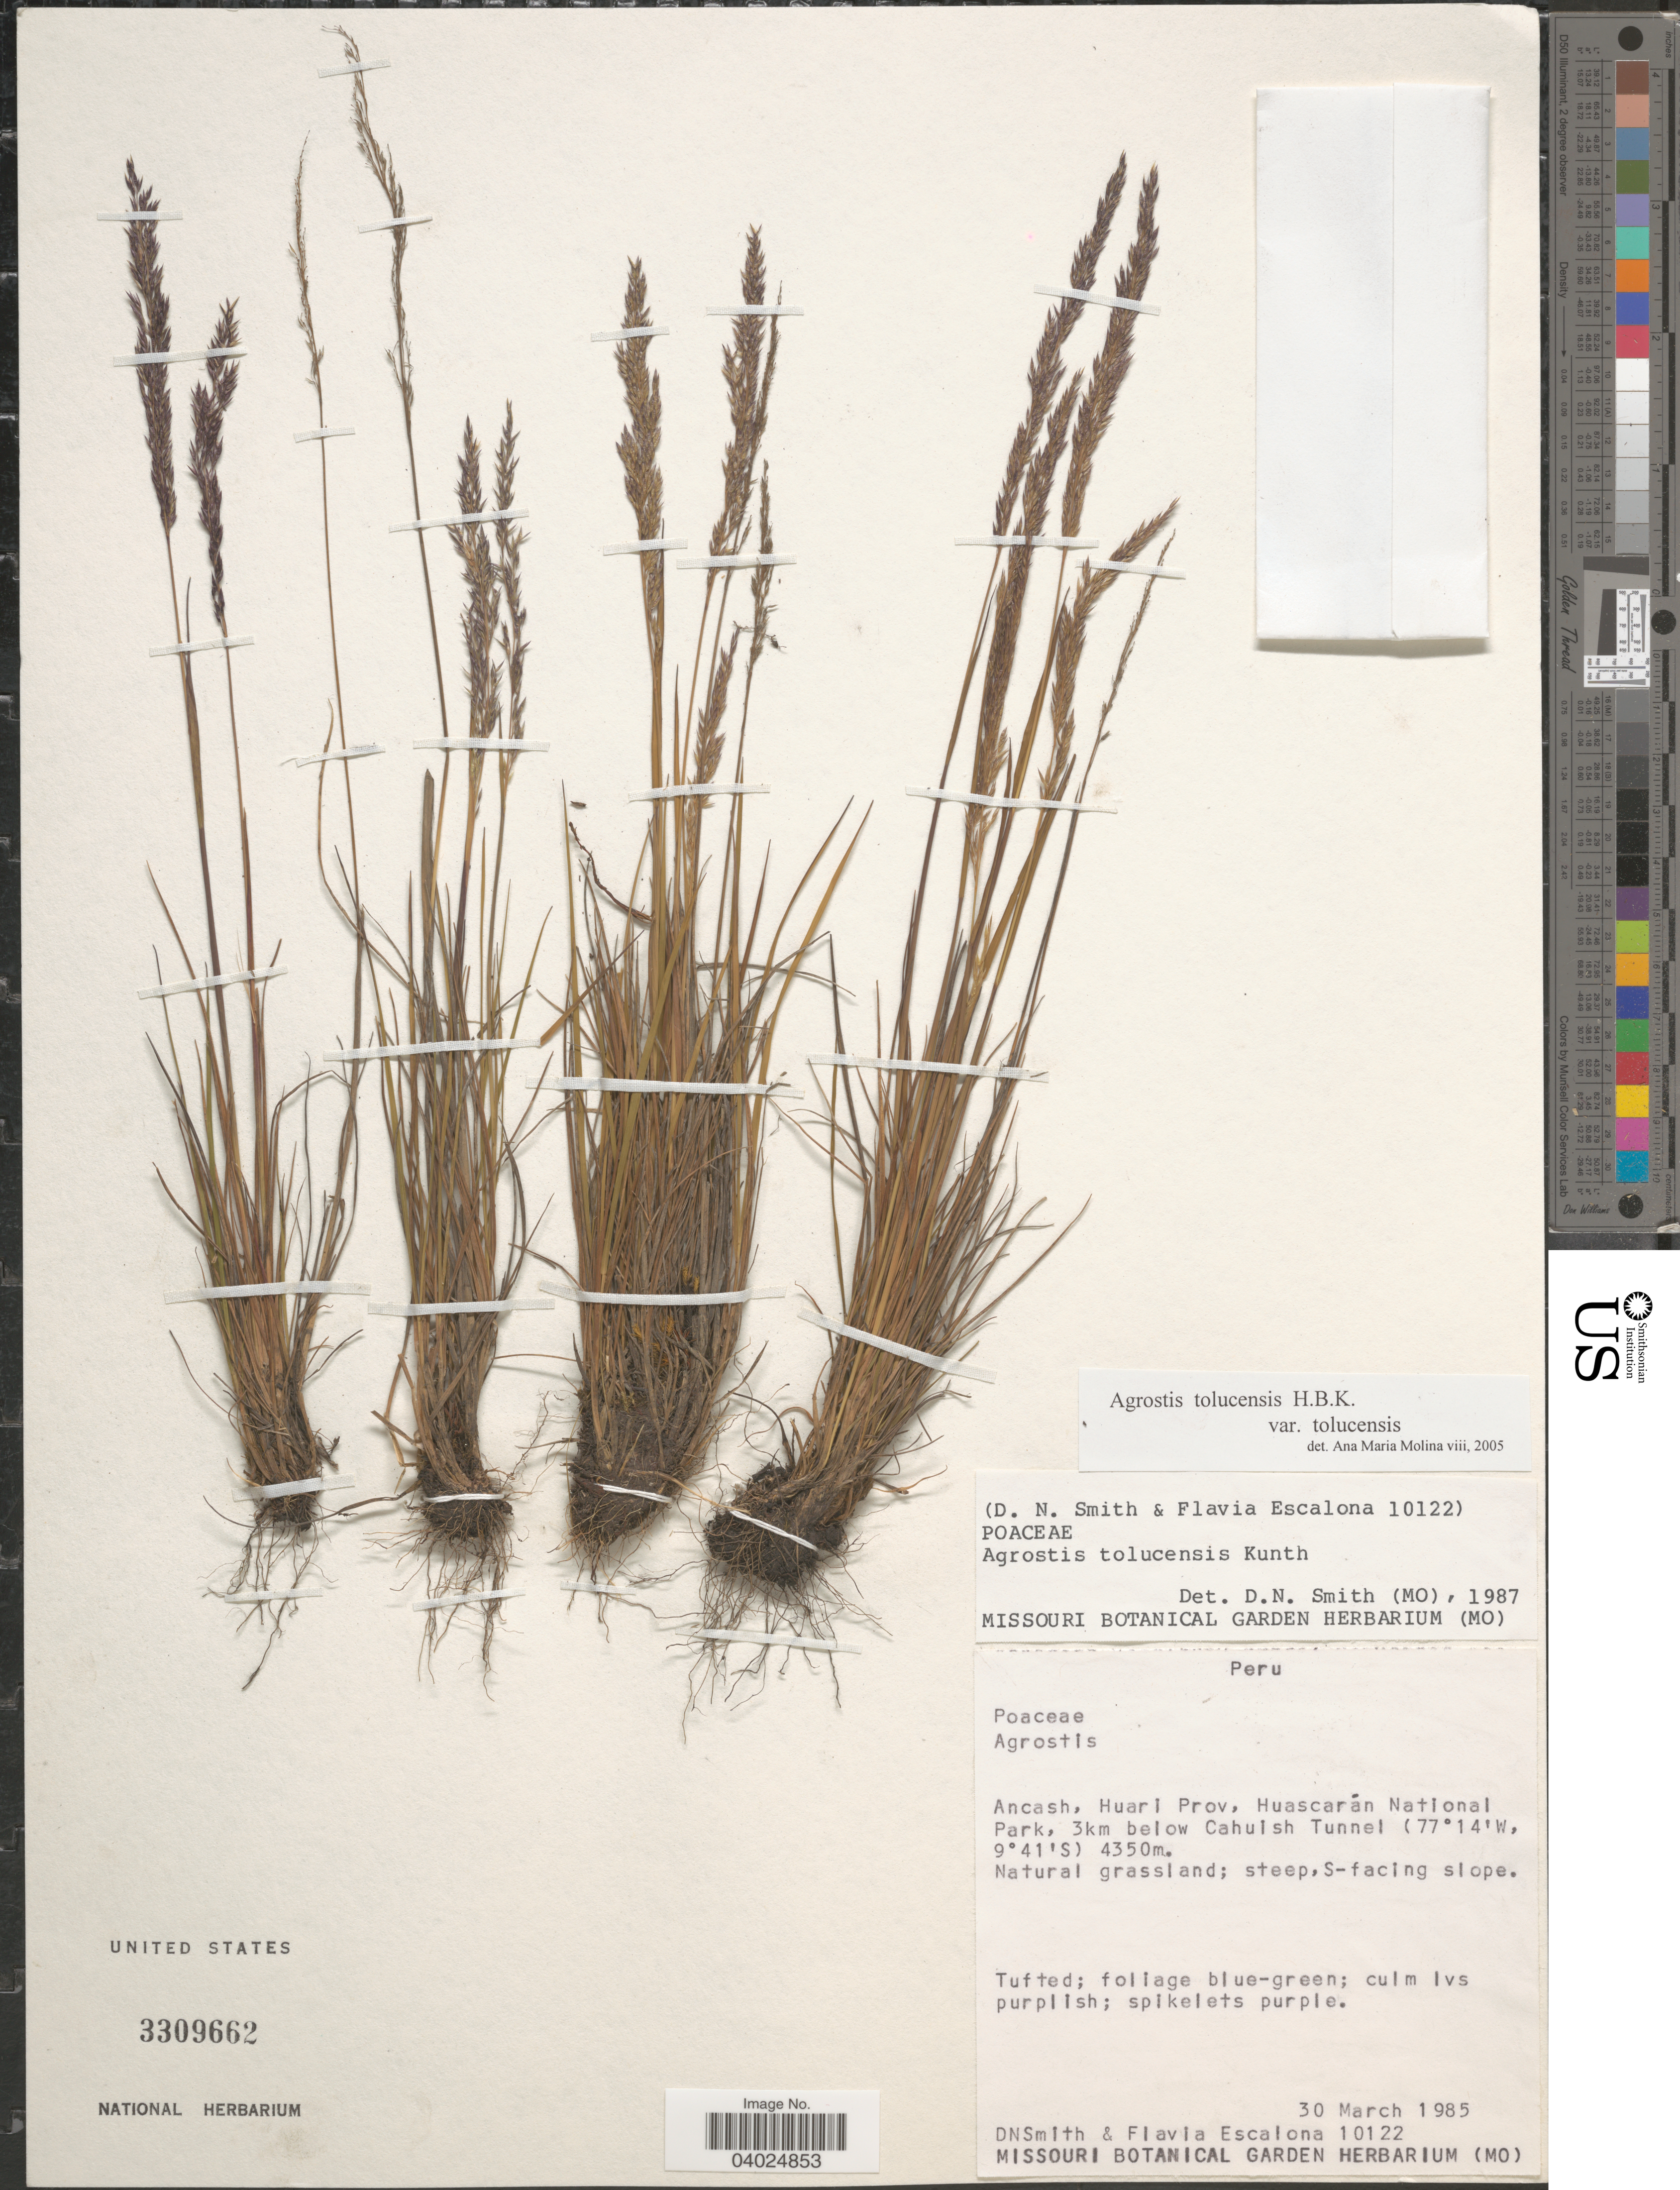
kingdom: Plantae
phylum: Tracheophyta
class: Liliopsida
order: Poales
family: Poaceae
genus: Agrostis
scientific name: Agrostis tolucensis Kunth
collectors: D. Smith & F. Escalona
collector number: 10122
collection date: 1985-03-30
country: Peru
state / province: Ancash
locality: Huari Prov, Huascarán National Park, 3 km below Cahuish Tunnel. S-facing slope.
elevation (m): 4350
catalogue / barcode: US 3309662